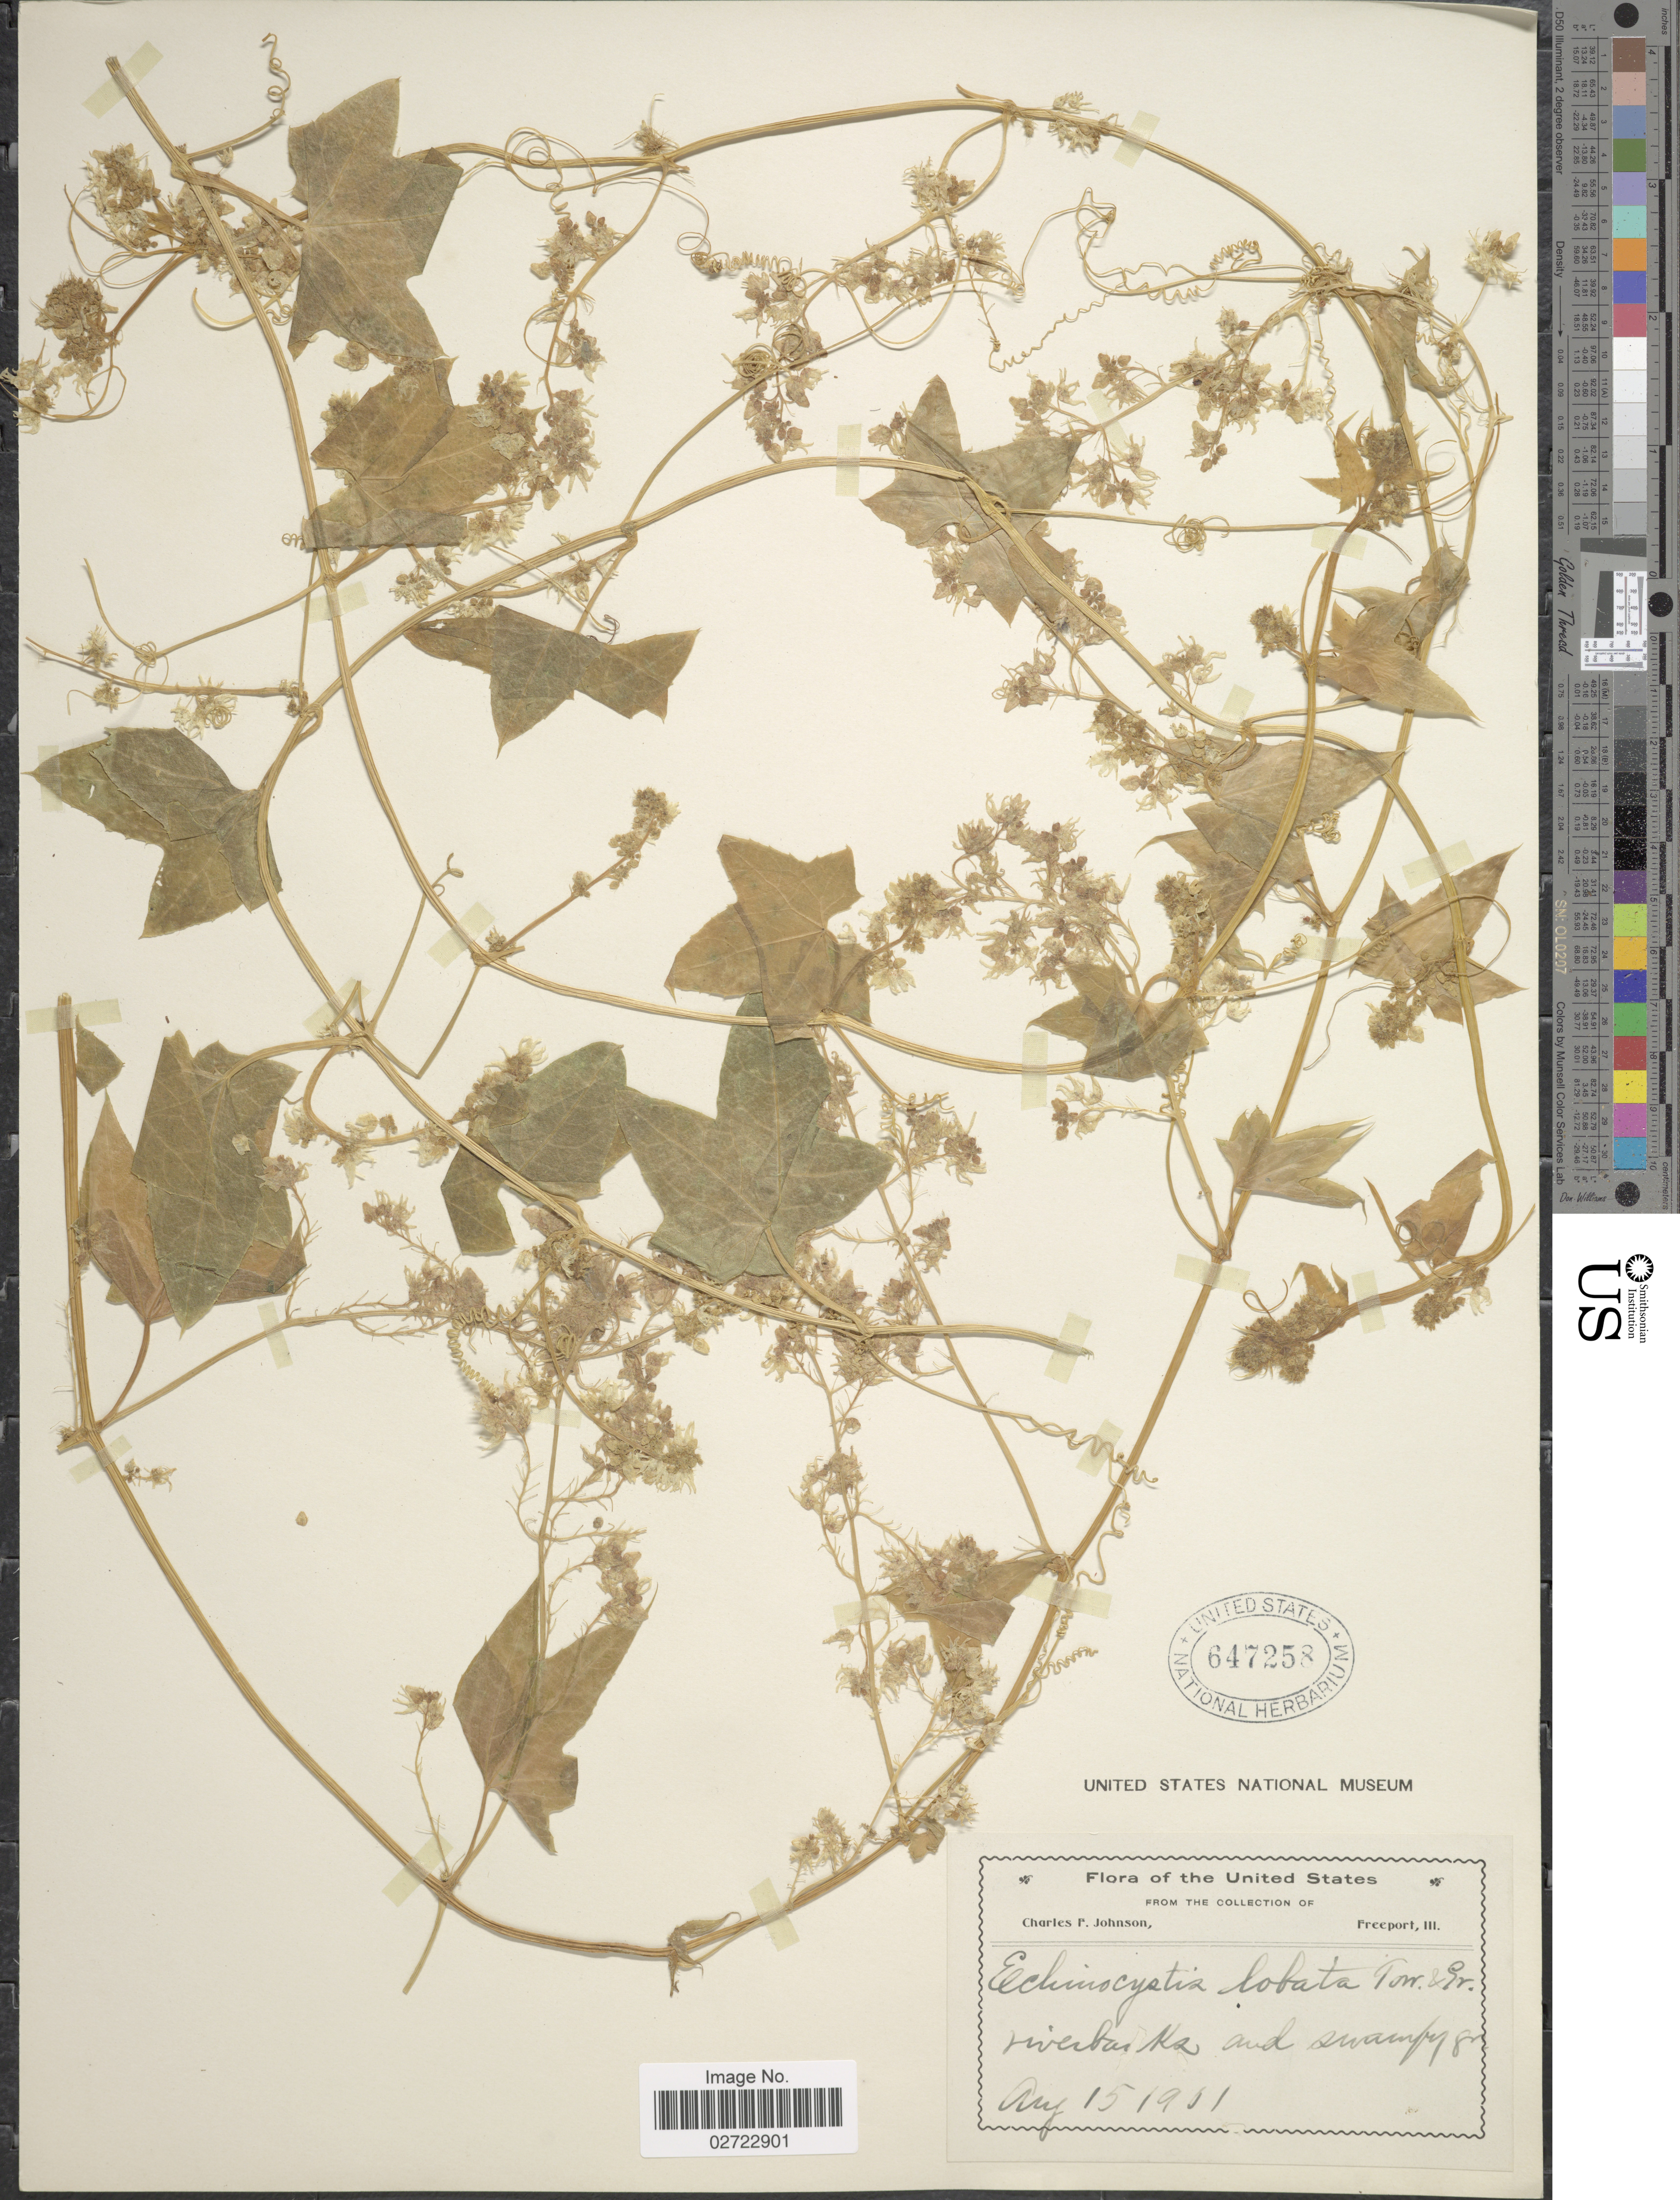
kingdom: Plantae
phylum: Tracheophyta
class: Magnoliopsida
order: Cucurbitales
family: Cucurbitaceae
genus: Echinocystis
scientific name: Echinocystis lobata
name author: (Michx.) Torr. & A. Gray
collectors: C. Johnson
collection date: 1901-08-15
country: United States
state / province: Illinois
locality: Freeport, riverbanks and swampy gr.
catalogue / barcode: US 647258